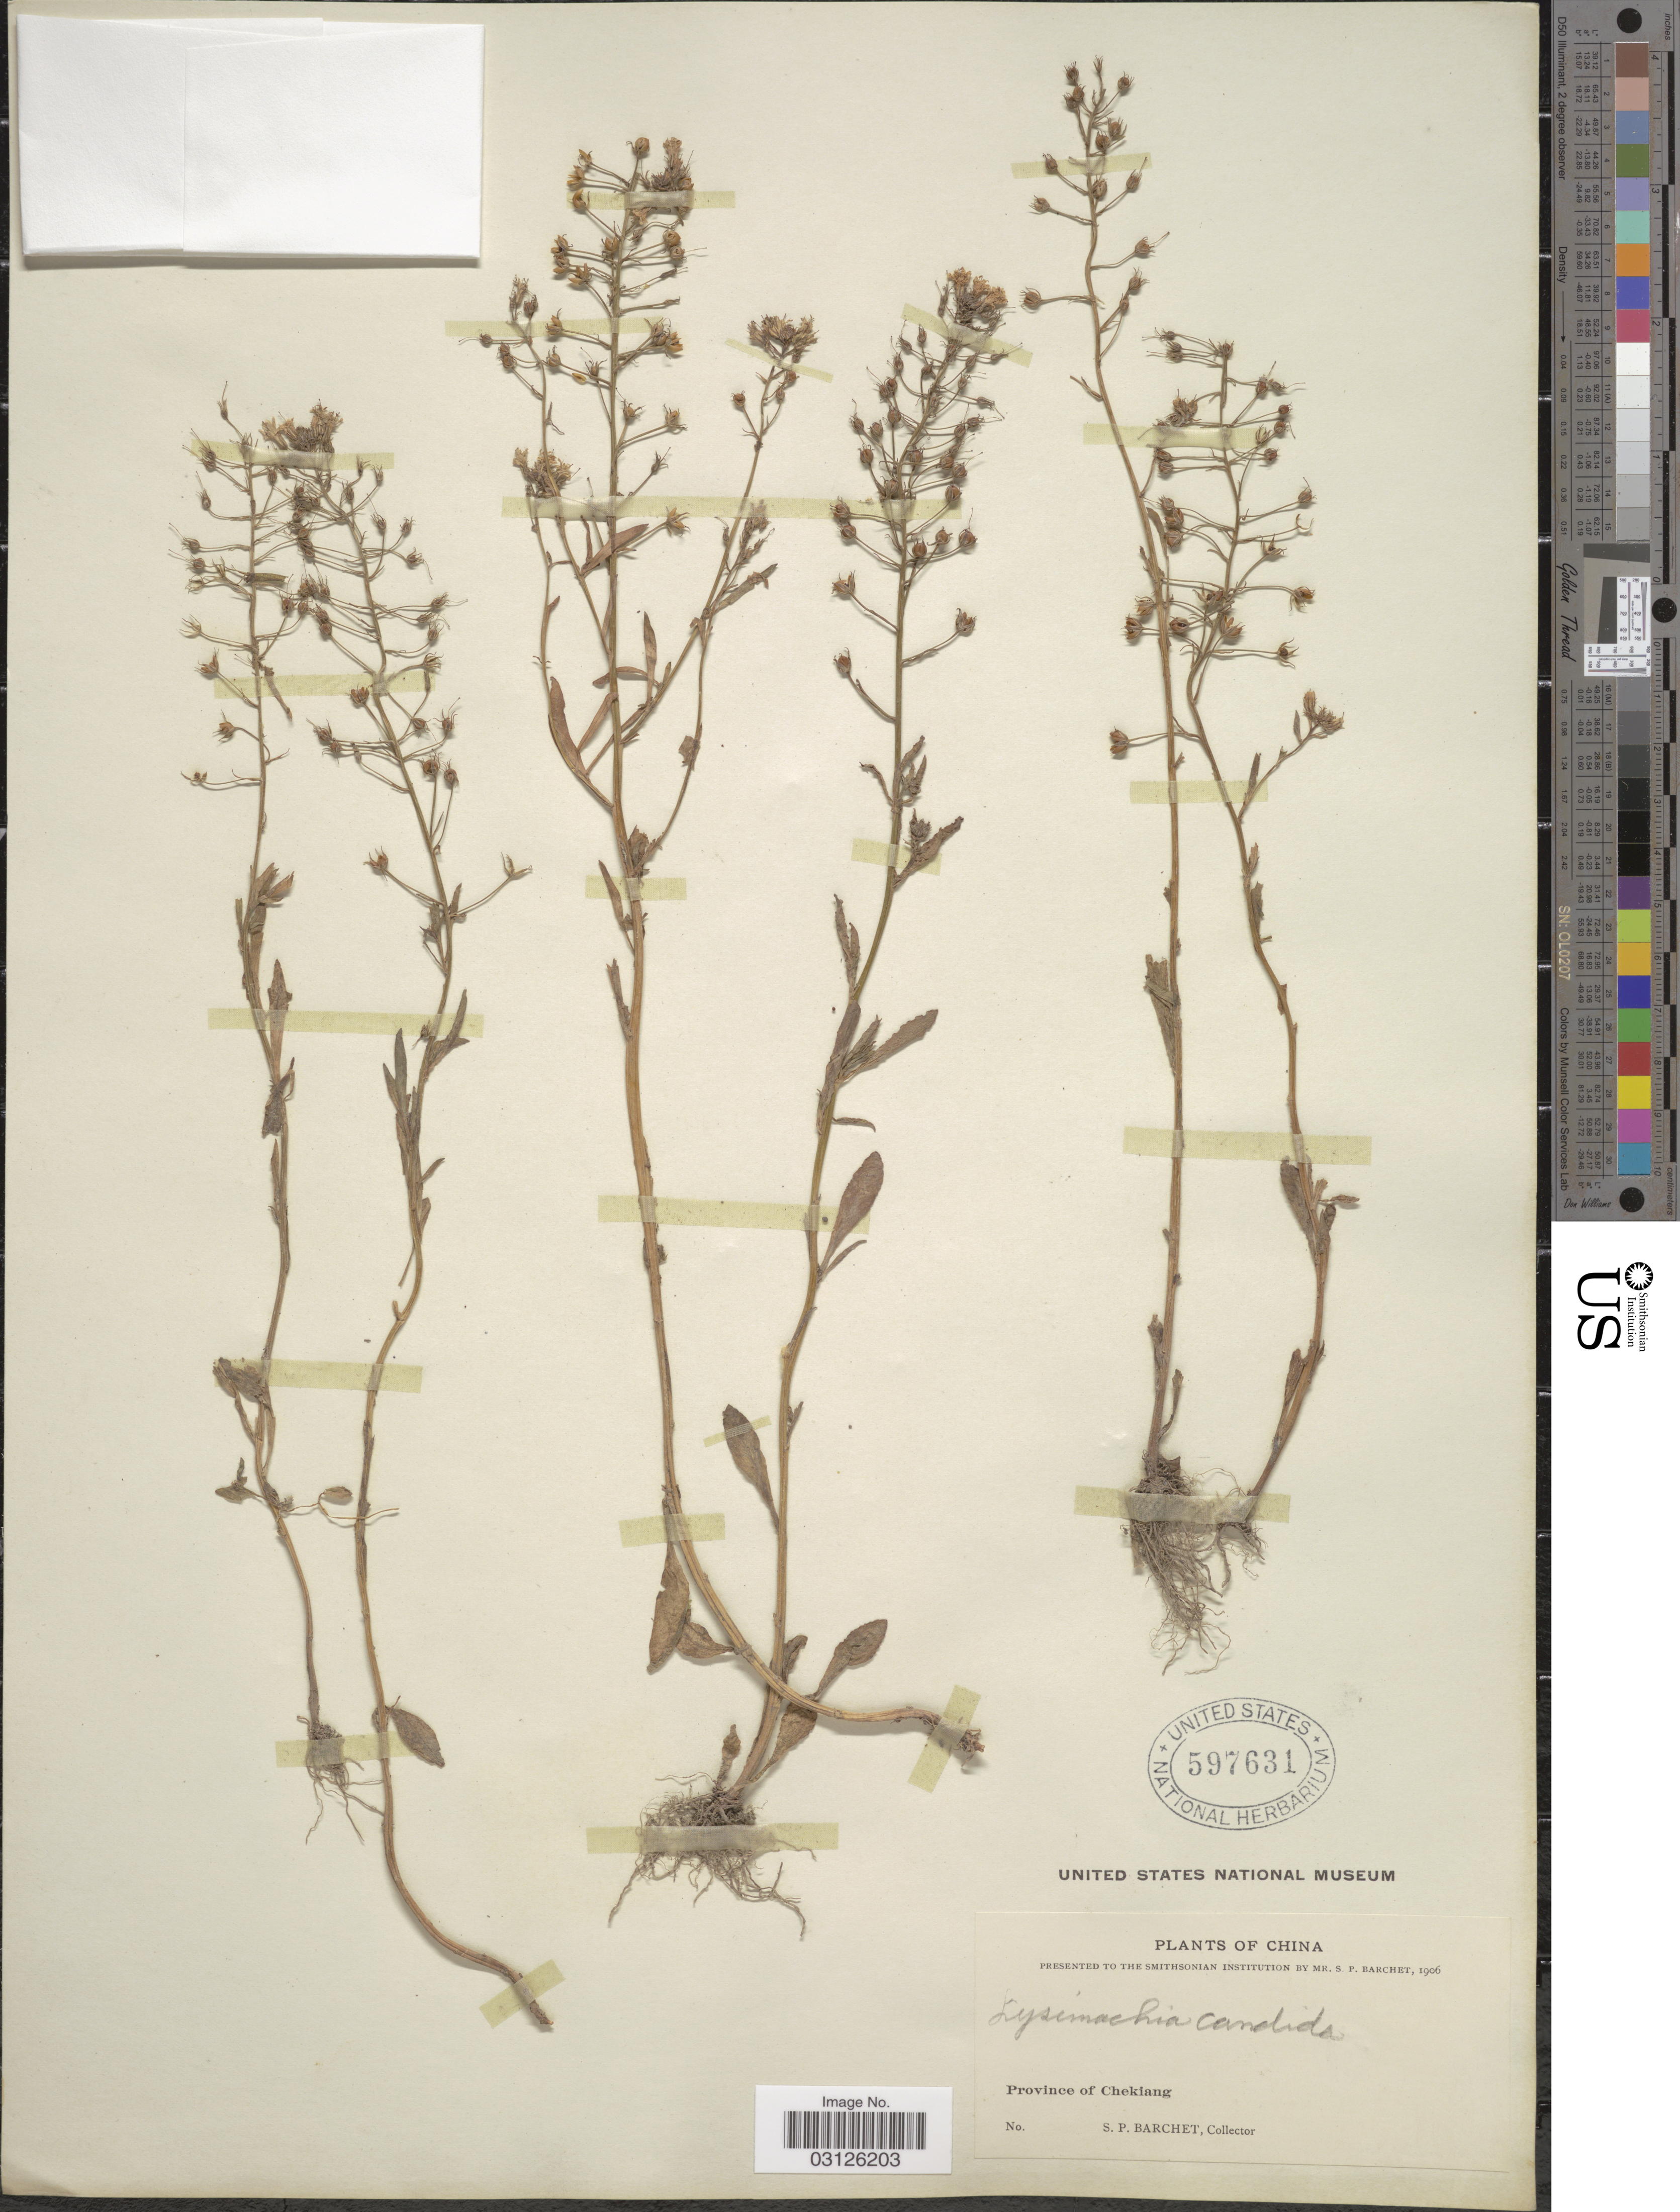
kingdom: Plantae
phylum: Tracheophyta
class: Magnoliopsida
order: Ericales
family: Primulaceae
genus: Lysimachia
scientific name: Lysimachia candida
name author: Lindl.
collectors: S. P. Barchet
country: China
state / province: Zhejiang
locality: Province of Chekiang.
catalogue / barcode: US 597631